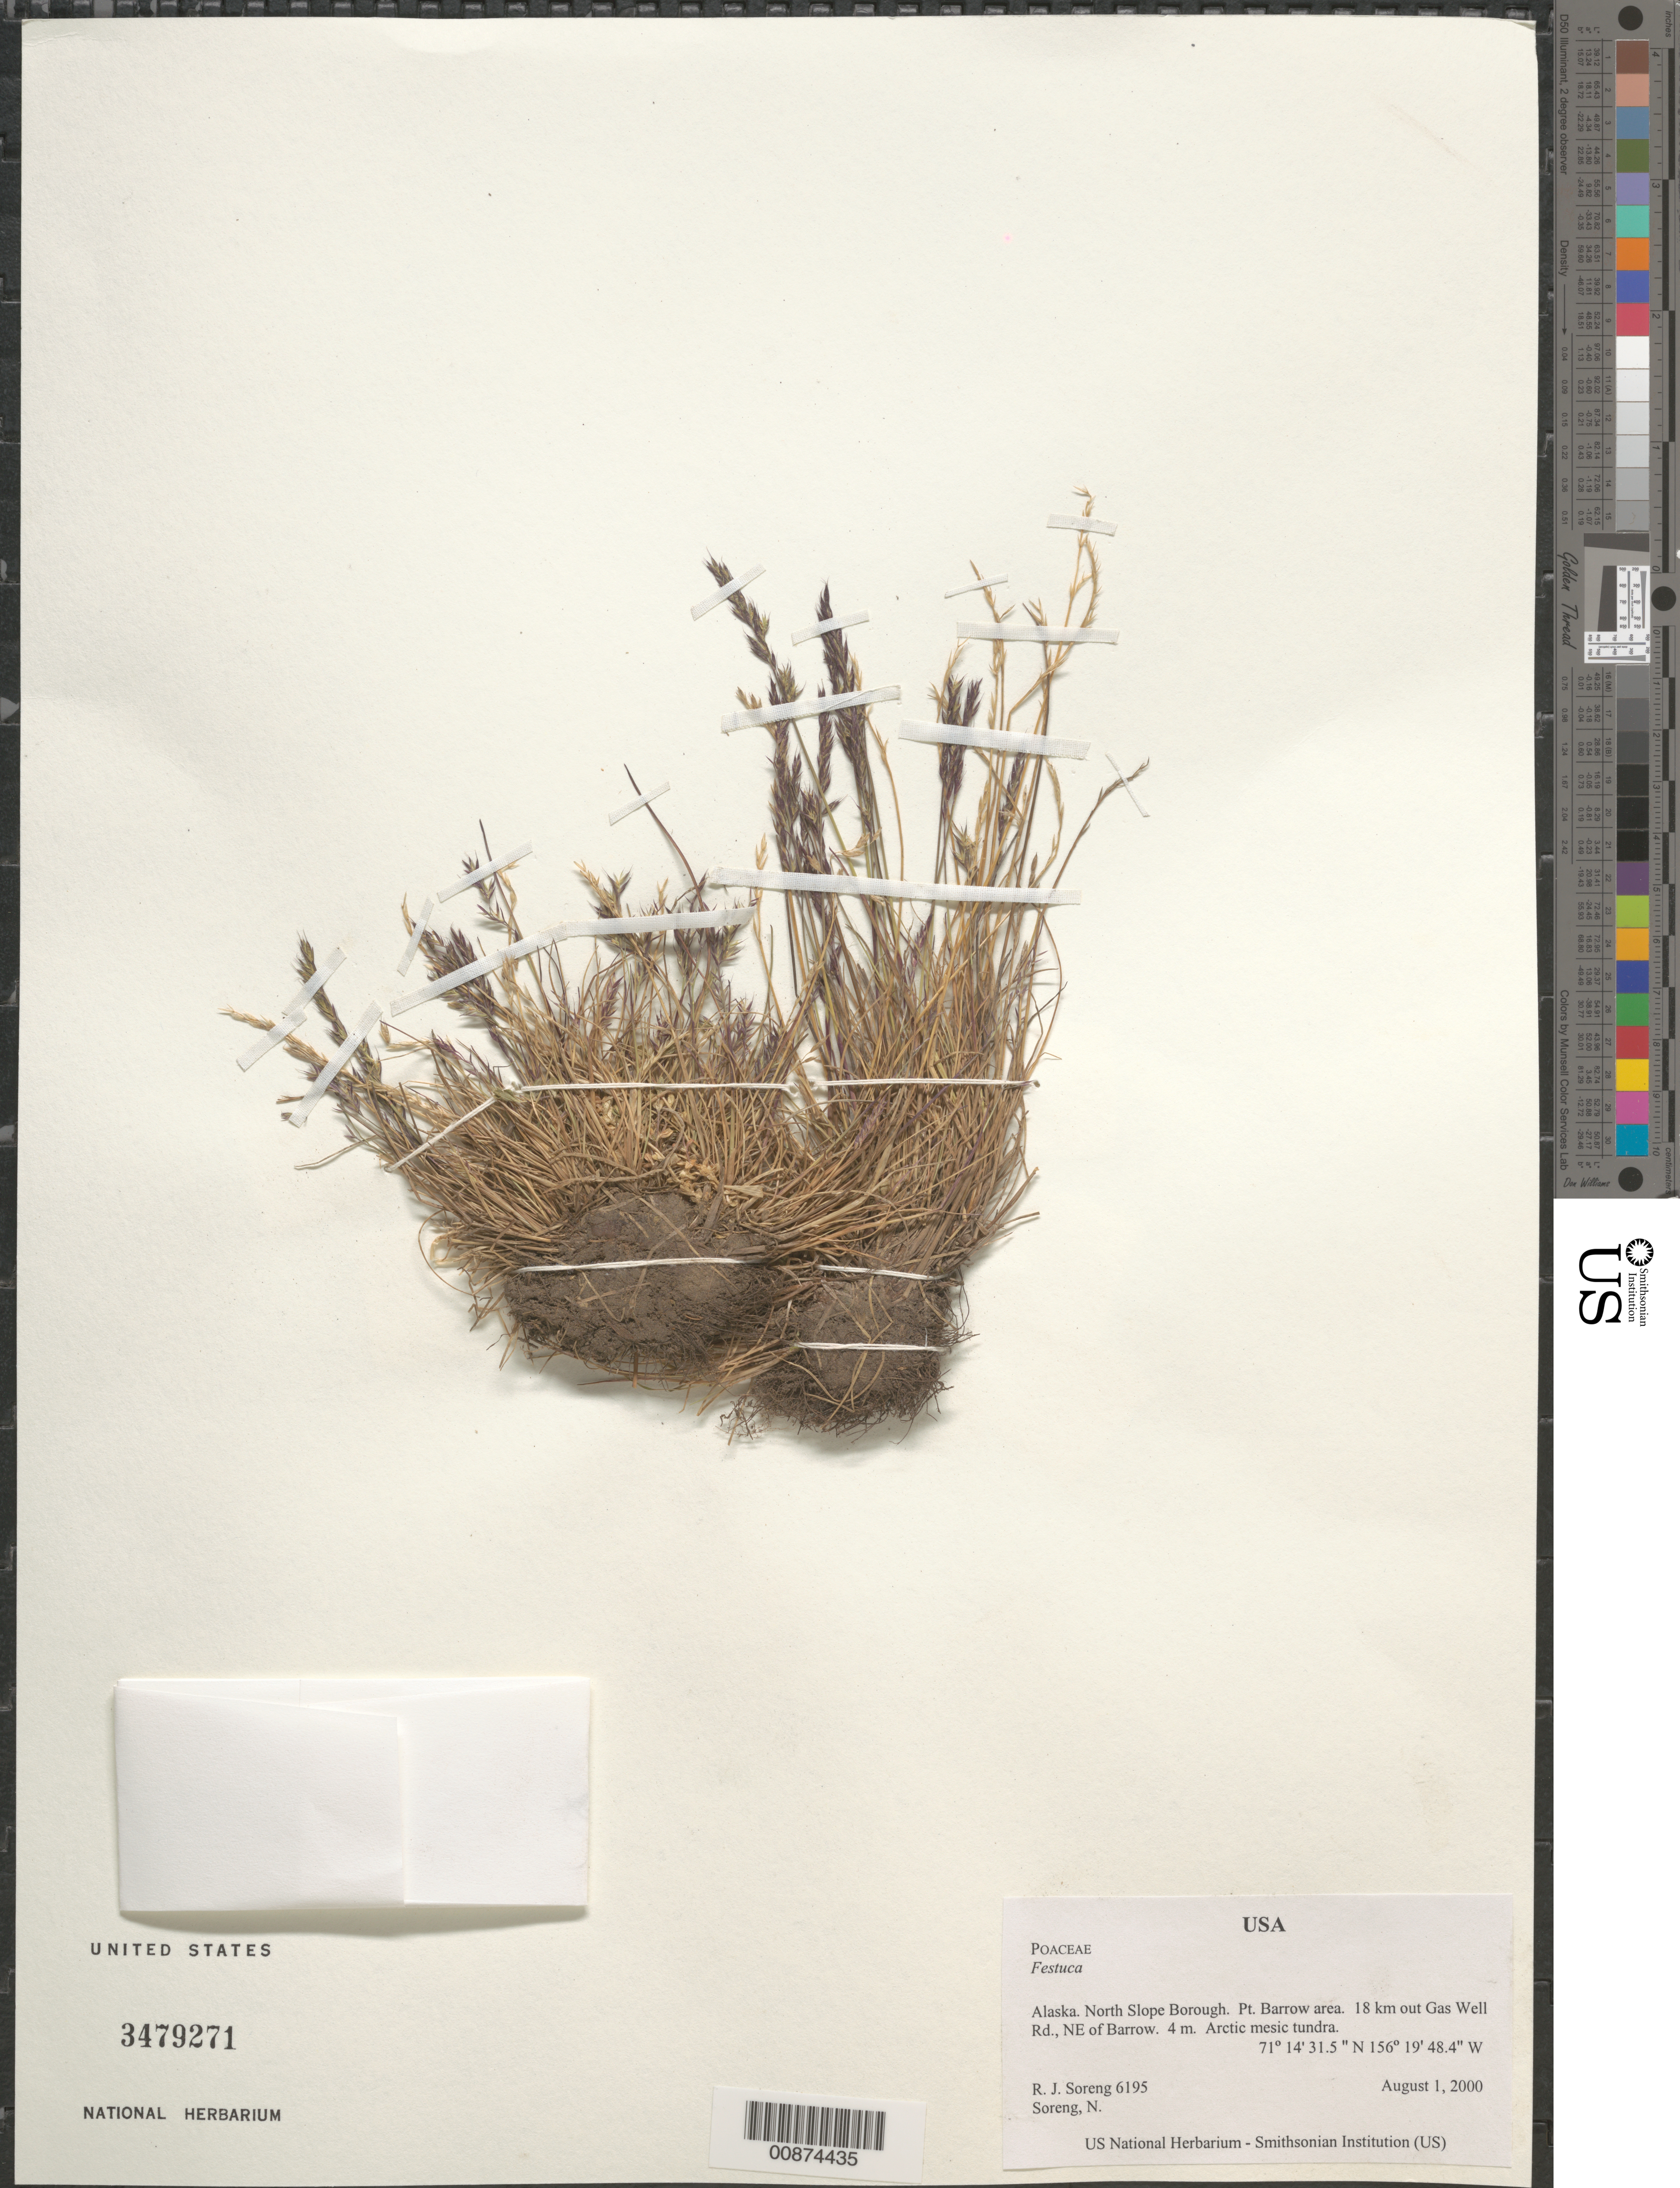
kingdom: Plantae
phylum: Tracheophyta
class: Liliopsida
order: Poales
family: Poaceae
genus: Festuca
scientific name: Festuca sp.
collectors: R. J. Soreng & N. L. Soreng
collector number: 6195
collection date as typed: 01 Aug 2000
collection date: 2000-08-01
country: United States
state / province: Alaska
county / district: North Slope Borough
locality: Pt. Barrow area. 18 km out Gas Well Rd., NE of Barrow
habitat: Arctic mesic tundra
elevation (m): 4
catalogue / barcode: US 3479271